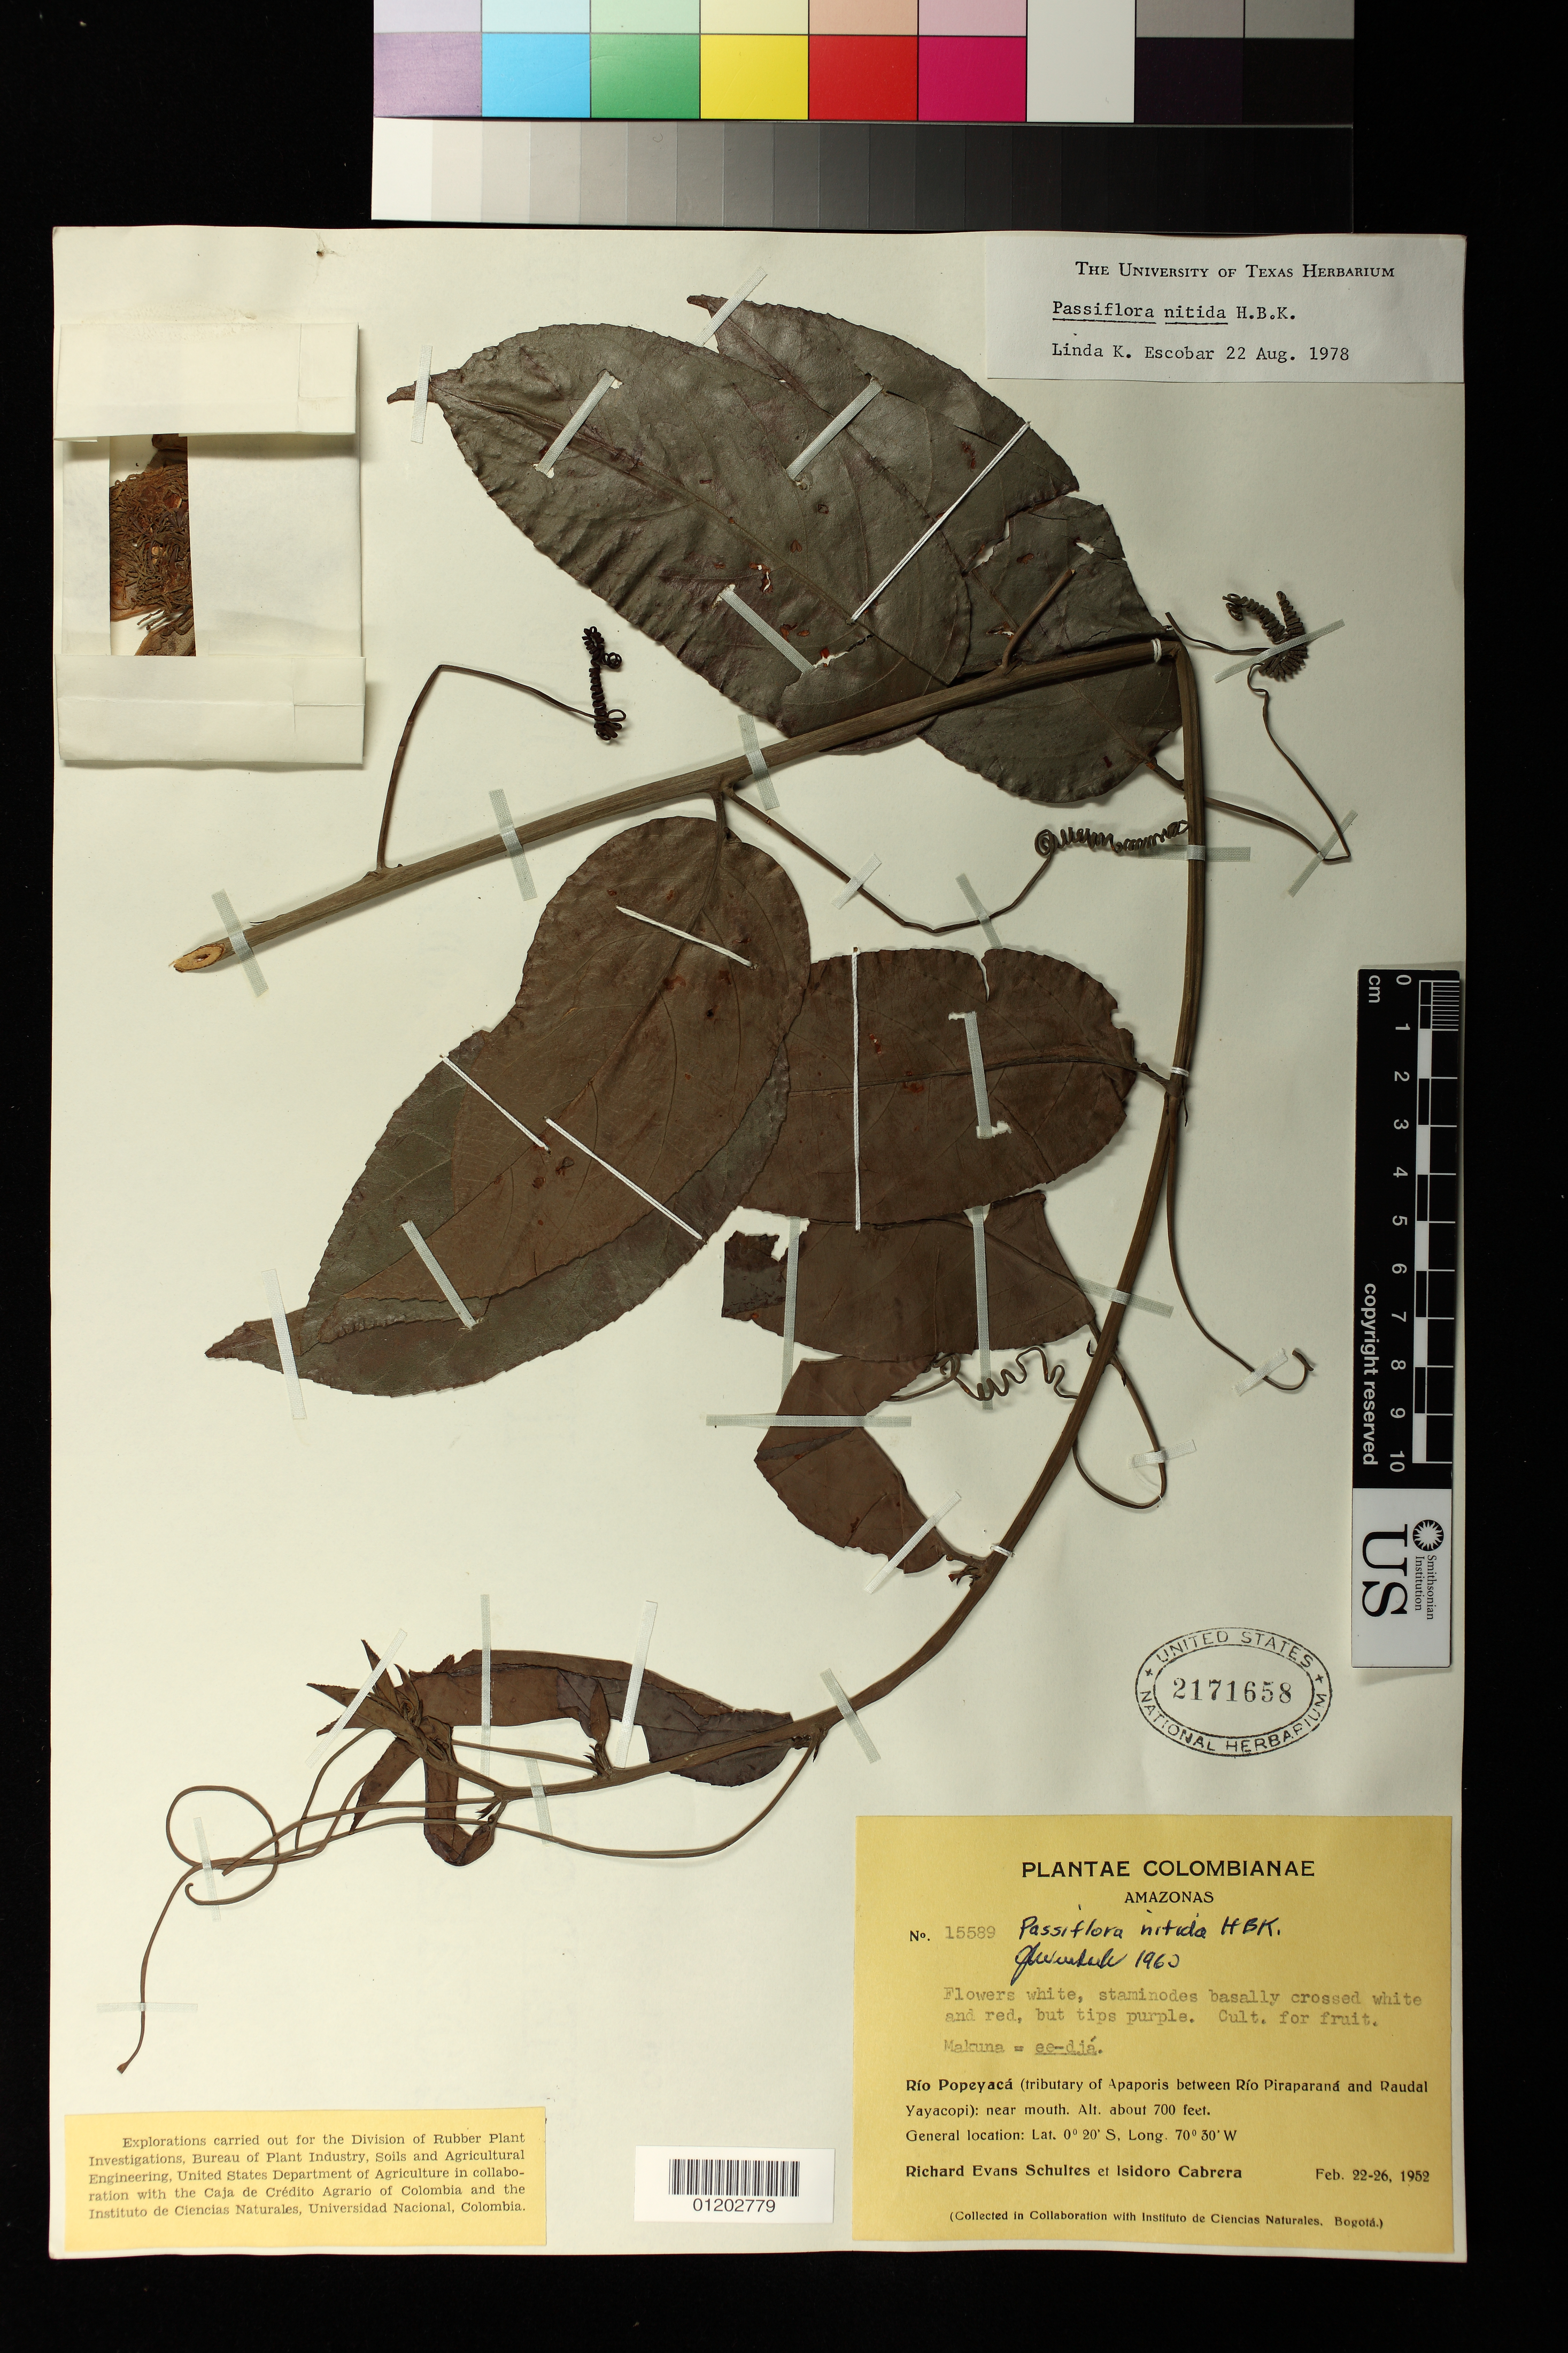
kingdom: Plantae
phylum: Tracheophyta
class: Magnoliopsida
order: Malpighiales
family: Passifloraceae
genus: Passiflora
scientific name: Passiflora nitida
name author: Kunth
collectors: R. Shultes & I. Cabrera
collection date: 1952-04-22/1952-04-26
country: Colombia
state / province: Amazônas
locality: Río Popeyacá (tributary of Apaporis between Río Piraparaná and Raudal Yayacopi): near mouth.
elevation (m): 213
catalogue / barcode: US 2171658